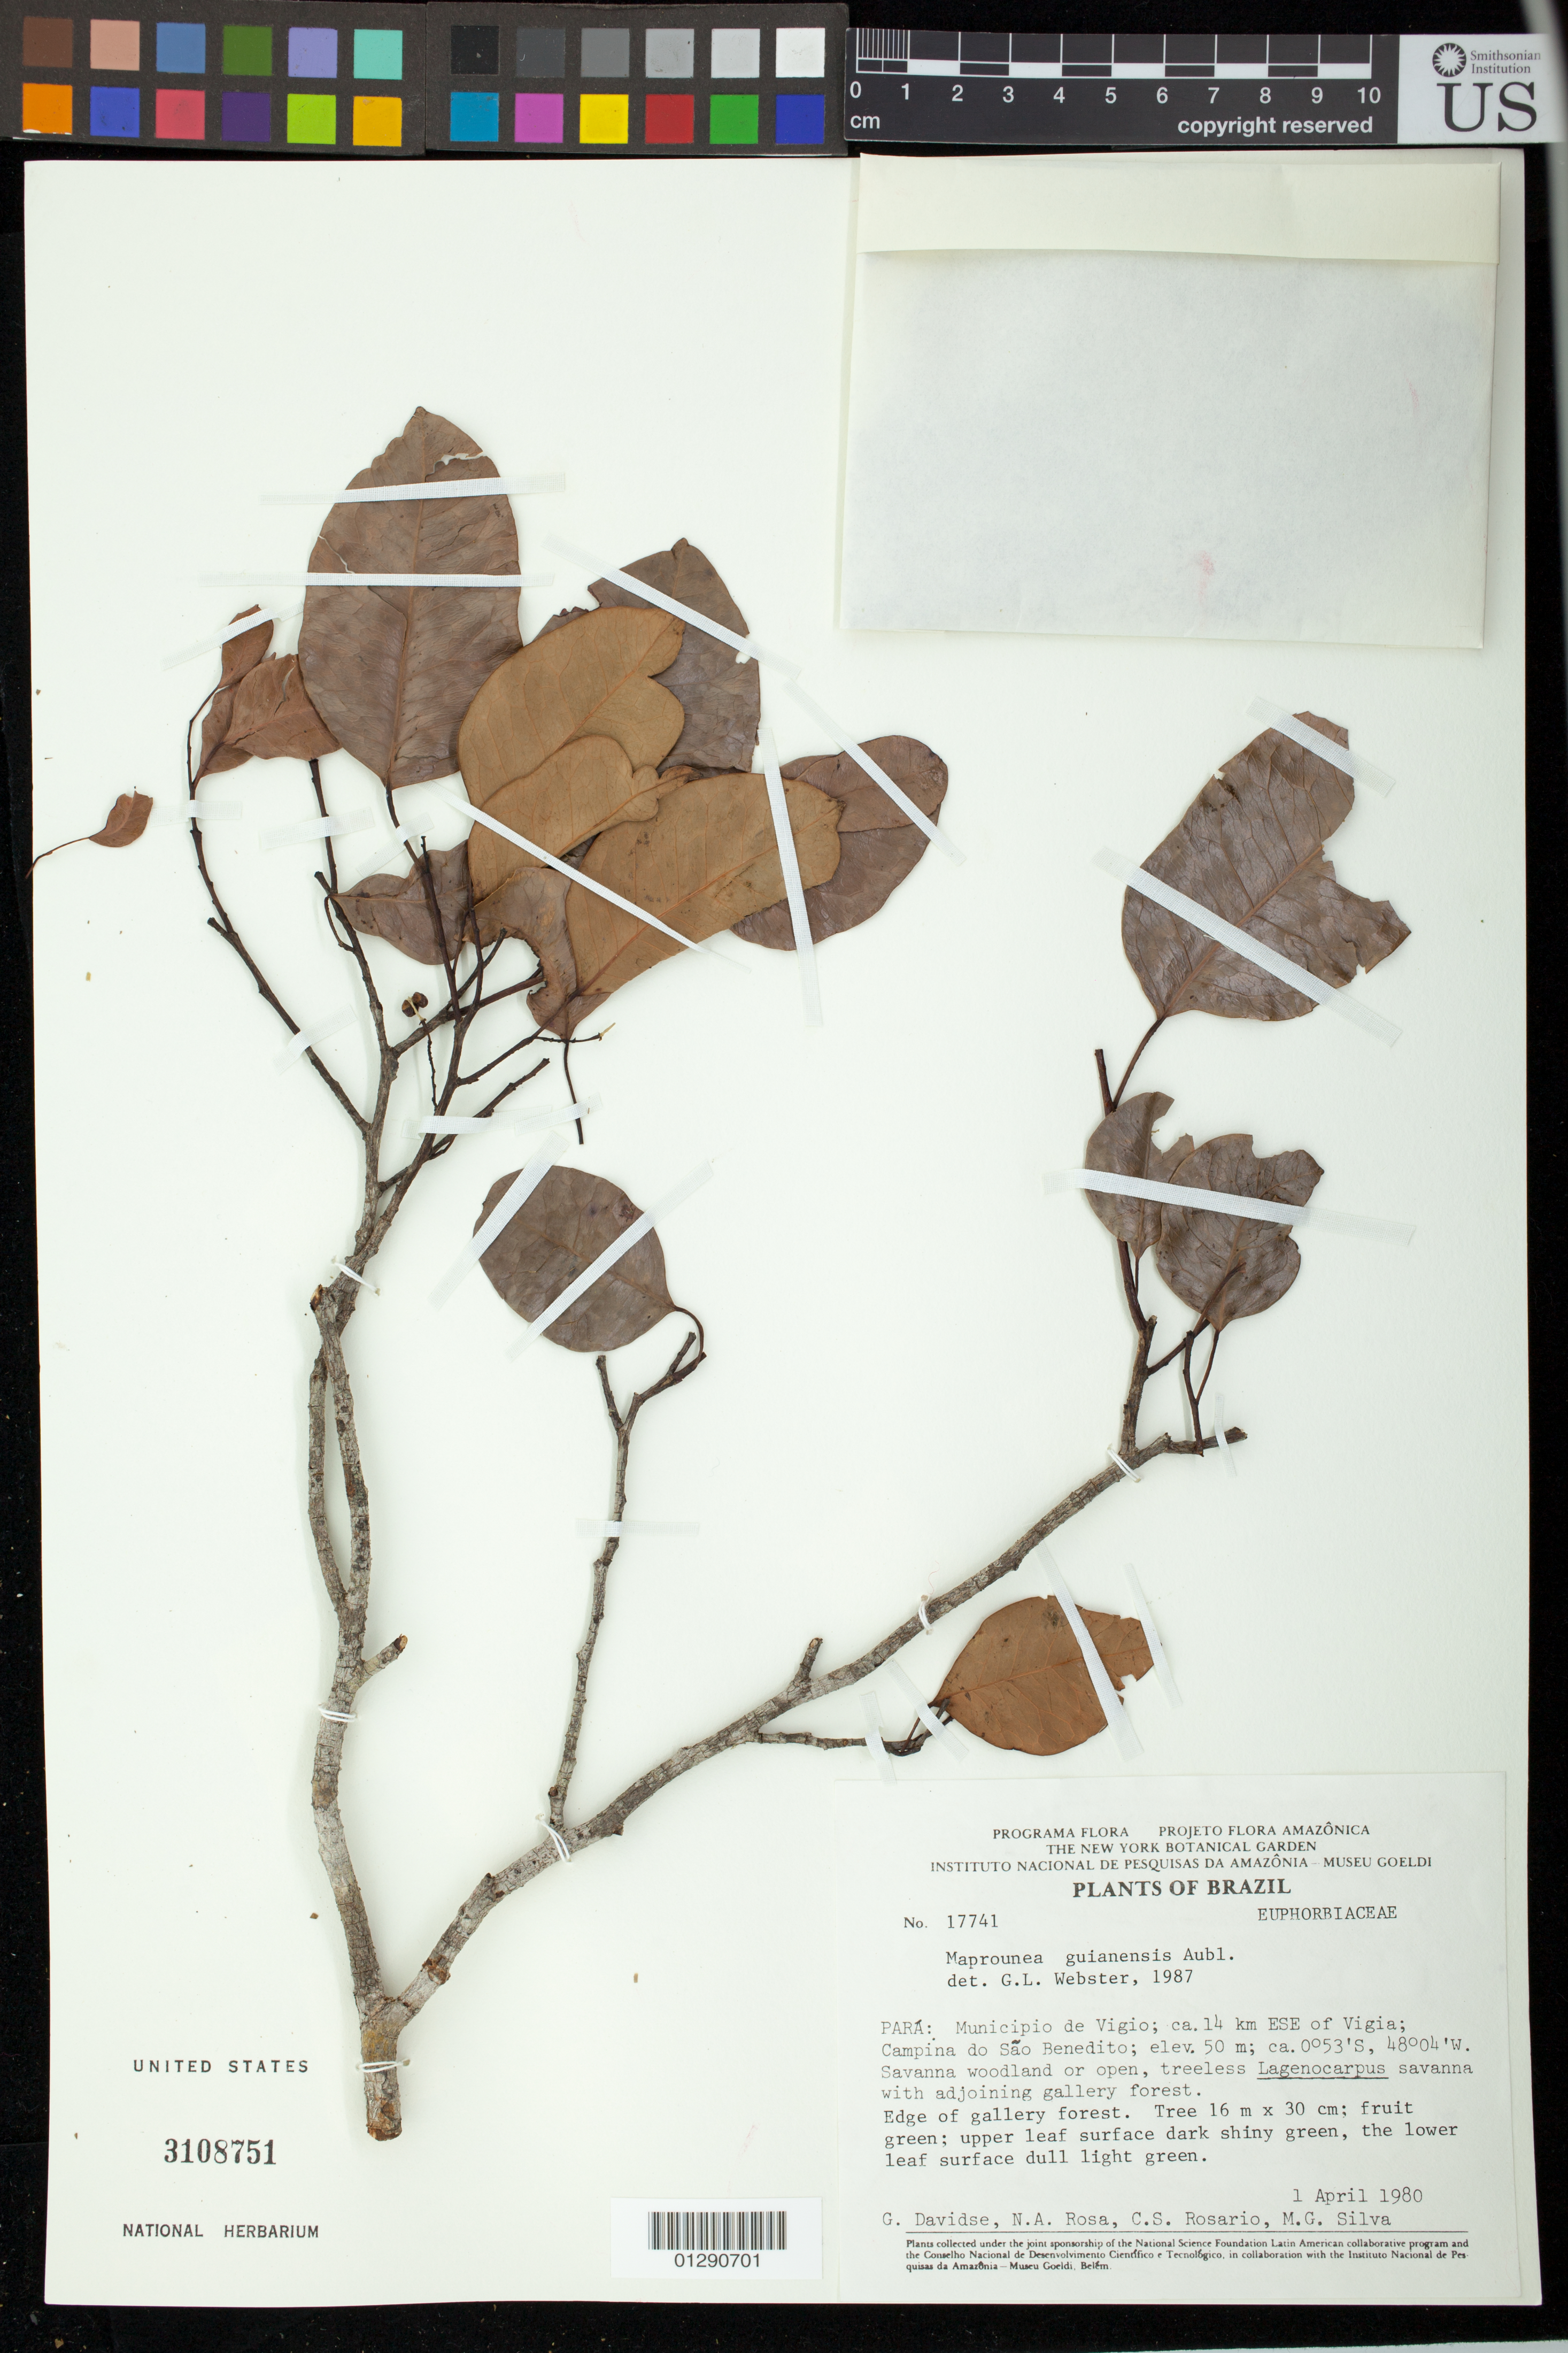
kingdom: Plantae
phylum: Tracheophyta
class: Magnoliopsida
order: Malpighiales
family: Euphorbiaceae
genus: Maprounea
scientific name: Maprounea guianensis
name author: Aubl.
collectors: G. Davidse, N. A. Rosa, C. S. Rosário & M. G. Silva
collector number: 17741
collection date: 1980-04-01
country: Brazil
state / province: Para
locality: Municipio de Vigio; ca. 14 km ESE of Vigia; Campina do Sao Benedito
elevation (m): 50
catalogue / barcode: US 3108751